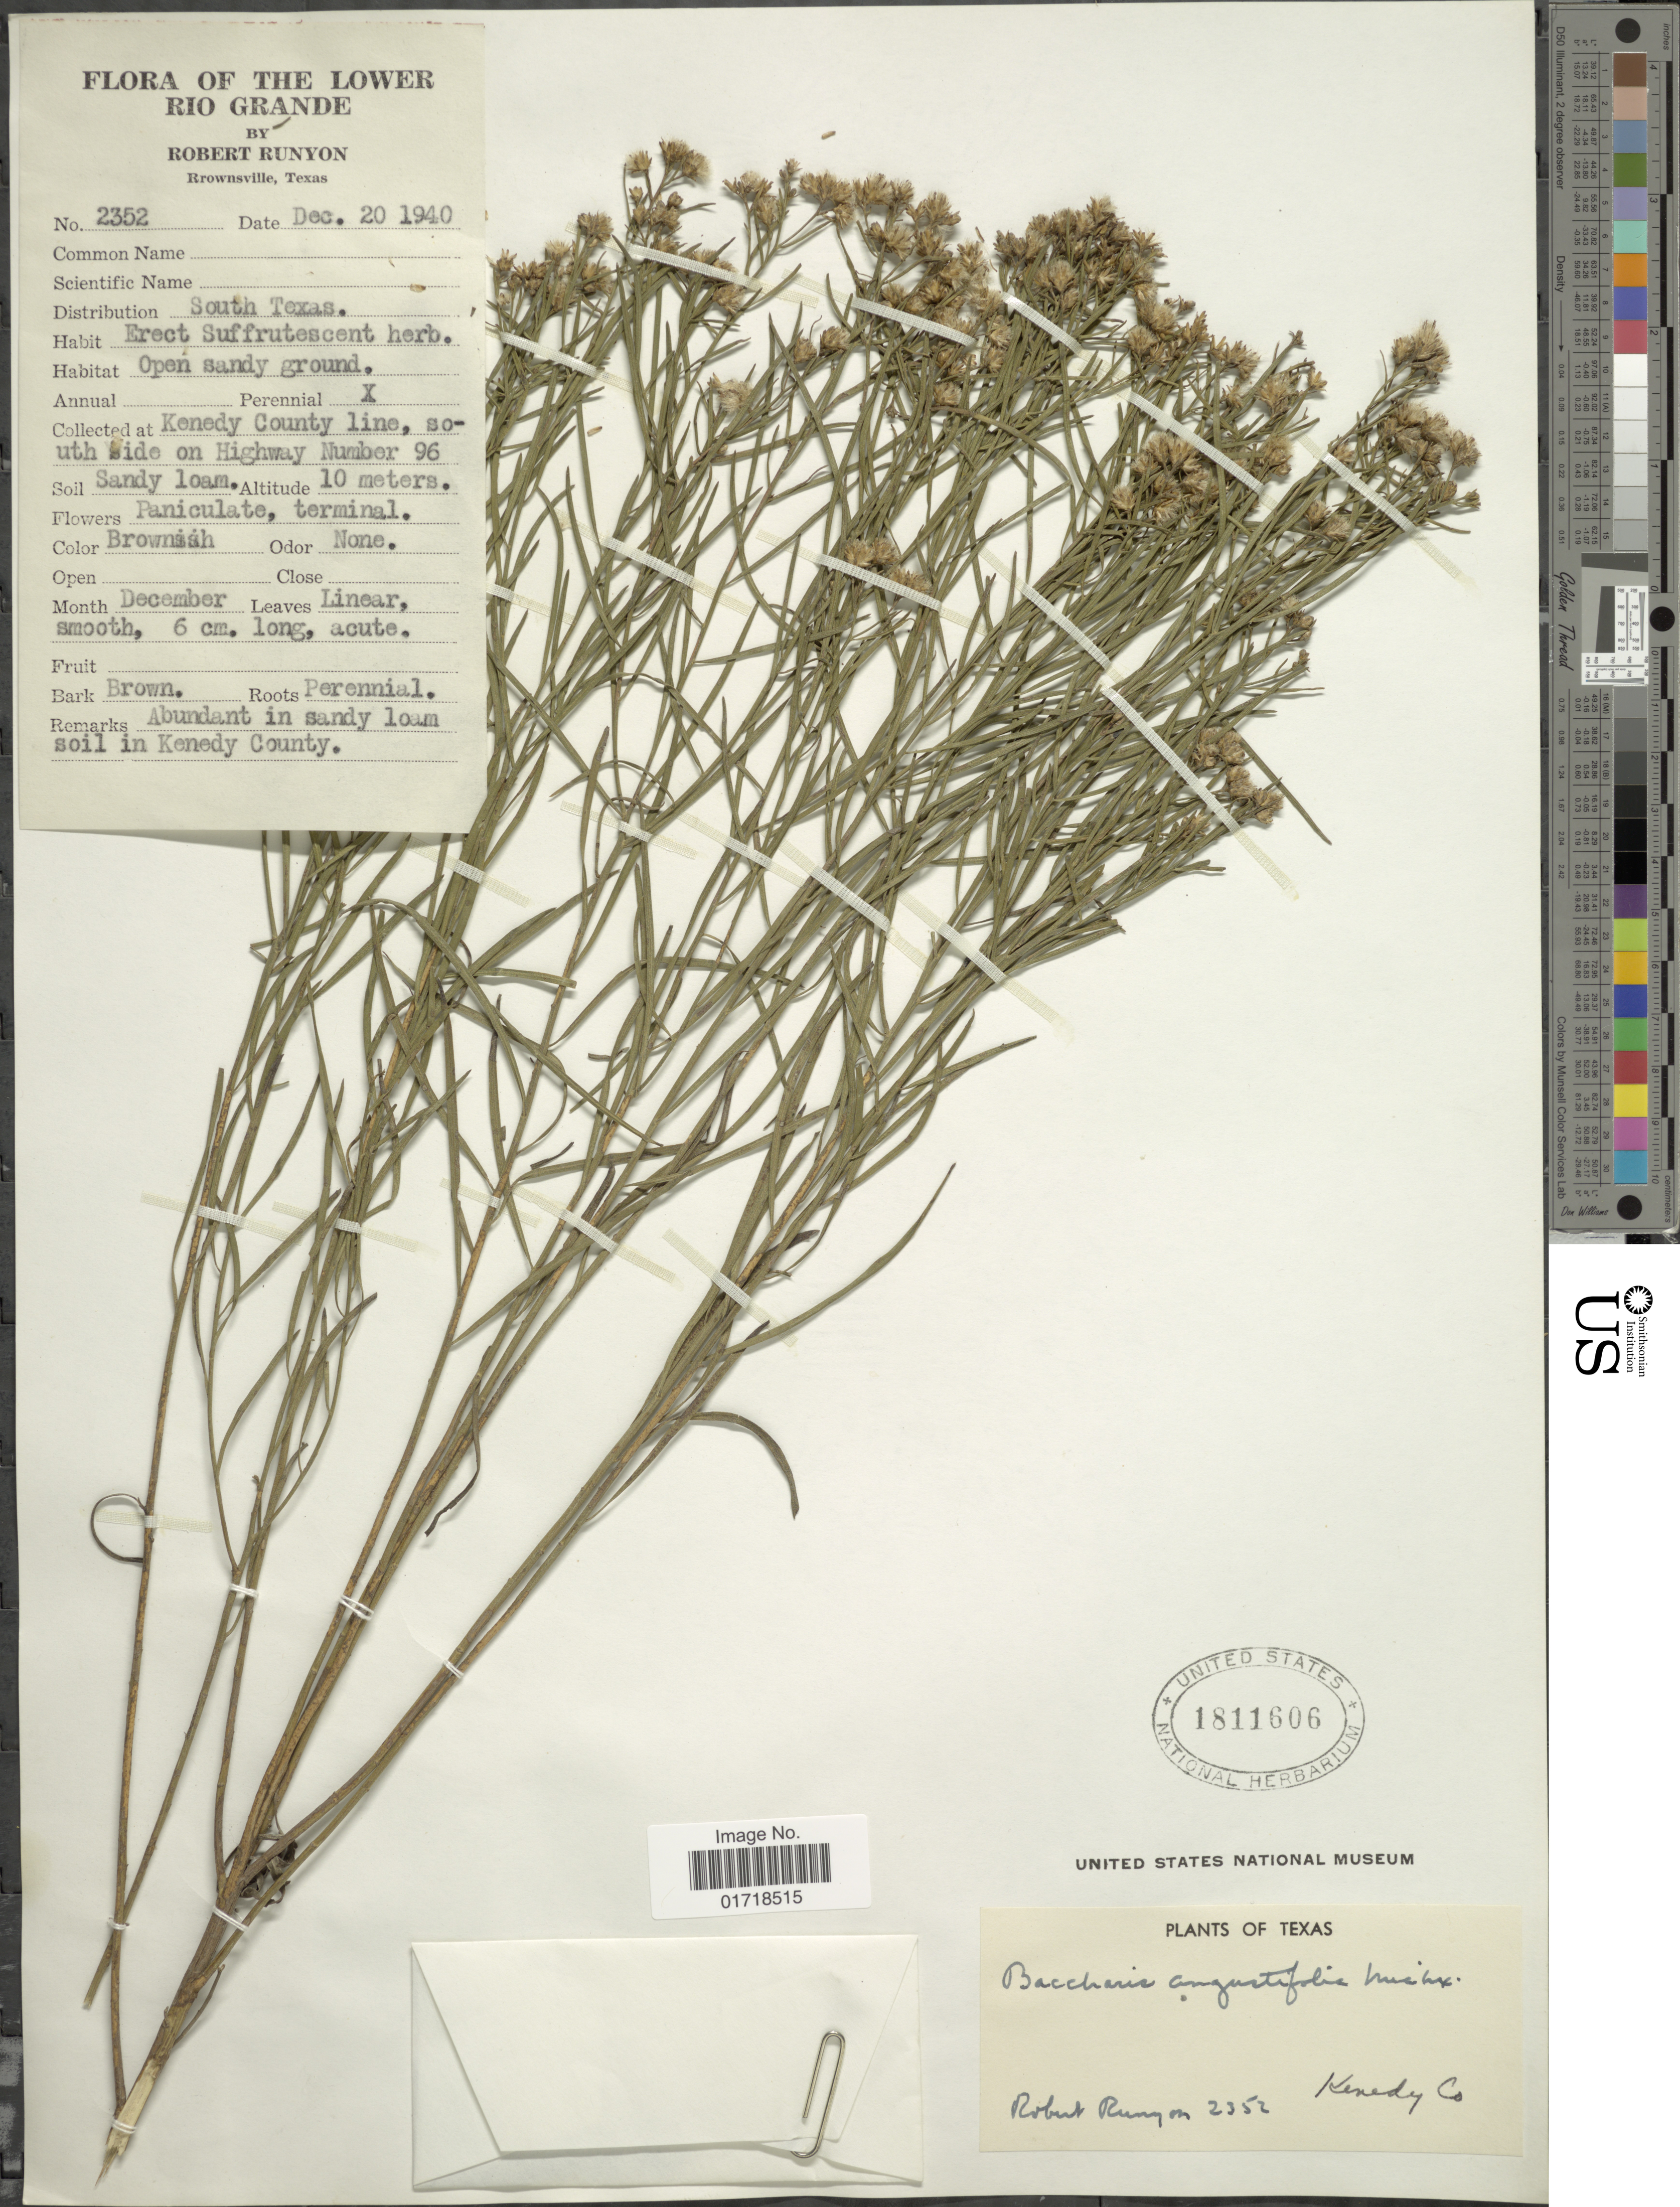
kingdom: Plantae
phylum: Tracheophyta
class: Magnoliopsida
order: Asterales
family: Asteraceae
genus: Baccharis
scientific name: Baccharis angustifolia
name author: Michx.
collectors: R. Runyon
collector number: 2352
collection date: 1940-12-20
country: United States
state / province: Texas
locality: South Texas, Kenedy County line, South side on Highway number 96.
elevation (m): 10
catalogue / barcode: US 1811606